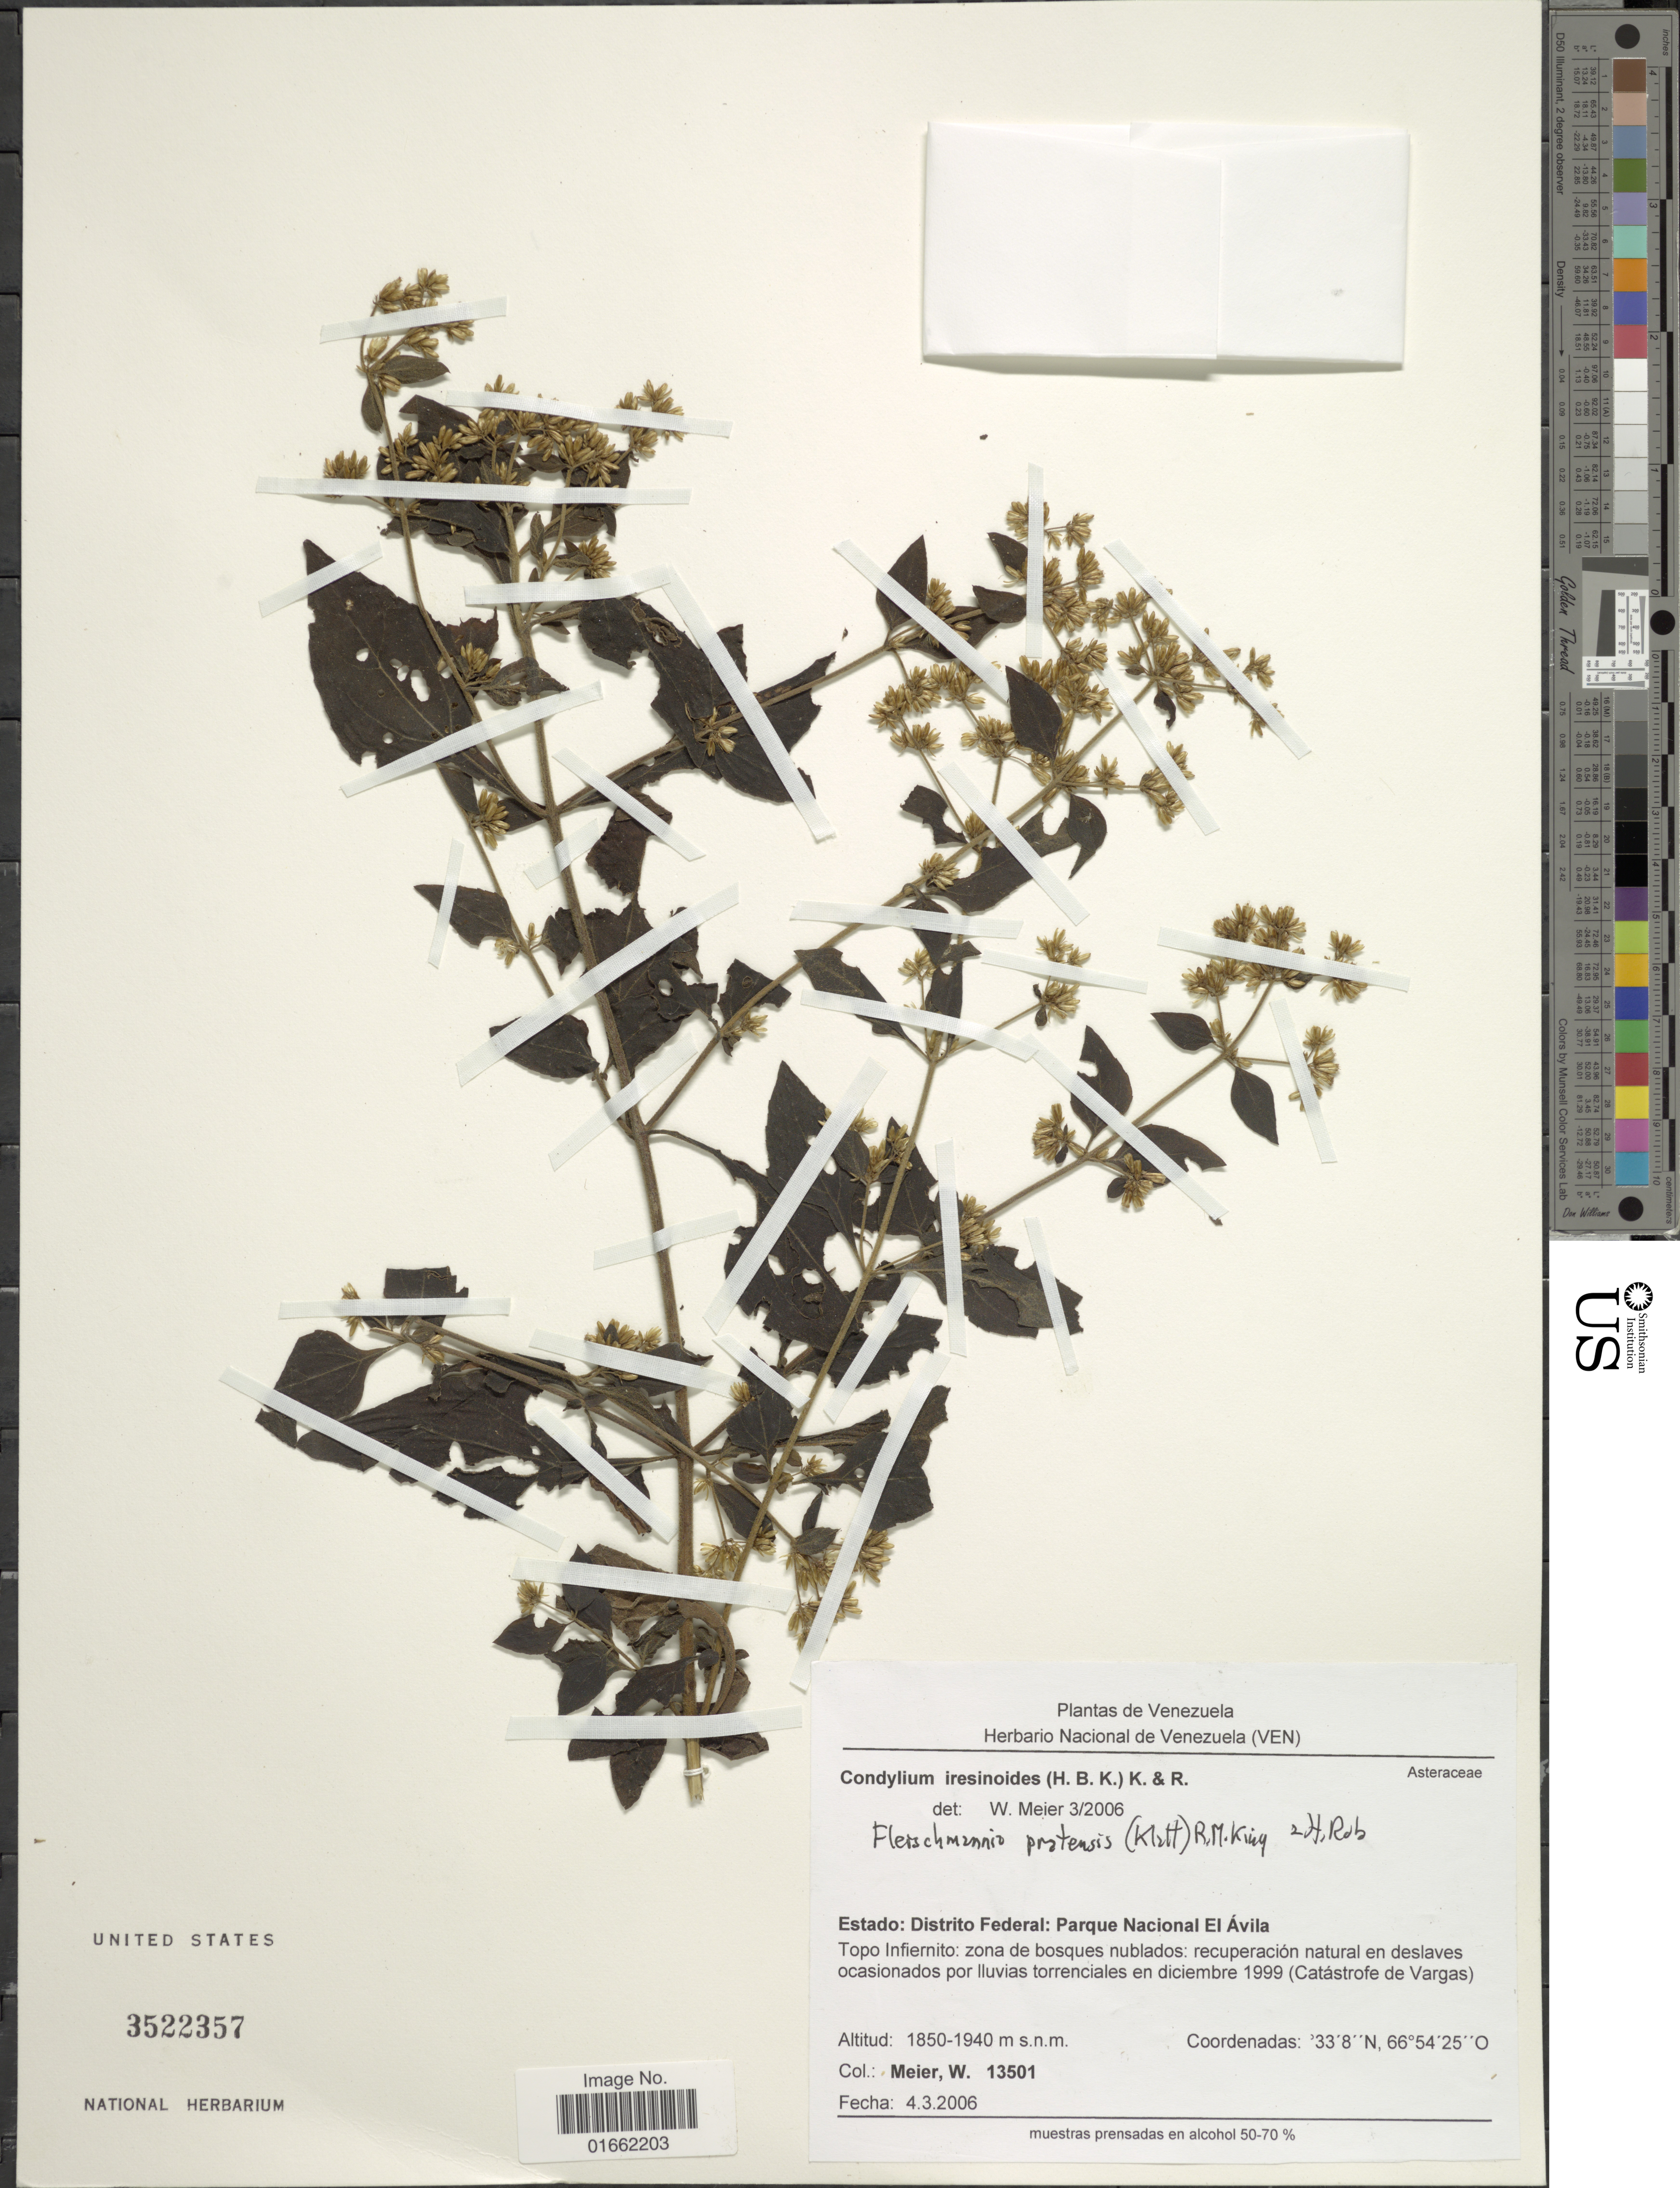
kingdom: Plantae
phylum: Tracheophyta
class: Magnoliopsida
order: Asterales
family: Asteraceae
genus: Fleischmannia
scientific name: Fleischmannia pratensis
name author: (Klatt) R.M. King & H. Rob.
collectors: W. Meier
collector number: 13501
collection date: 2006-03-04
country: Venezuela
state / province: Miranda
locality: Estado: Distrito Federal: Parque Nacional El Avila. Topo Infiernito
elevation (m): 1850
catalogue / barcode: US 3522357